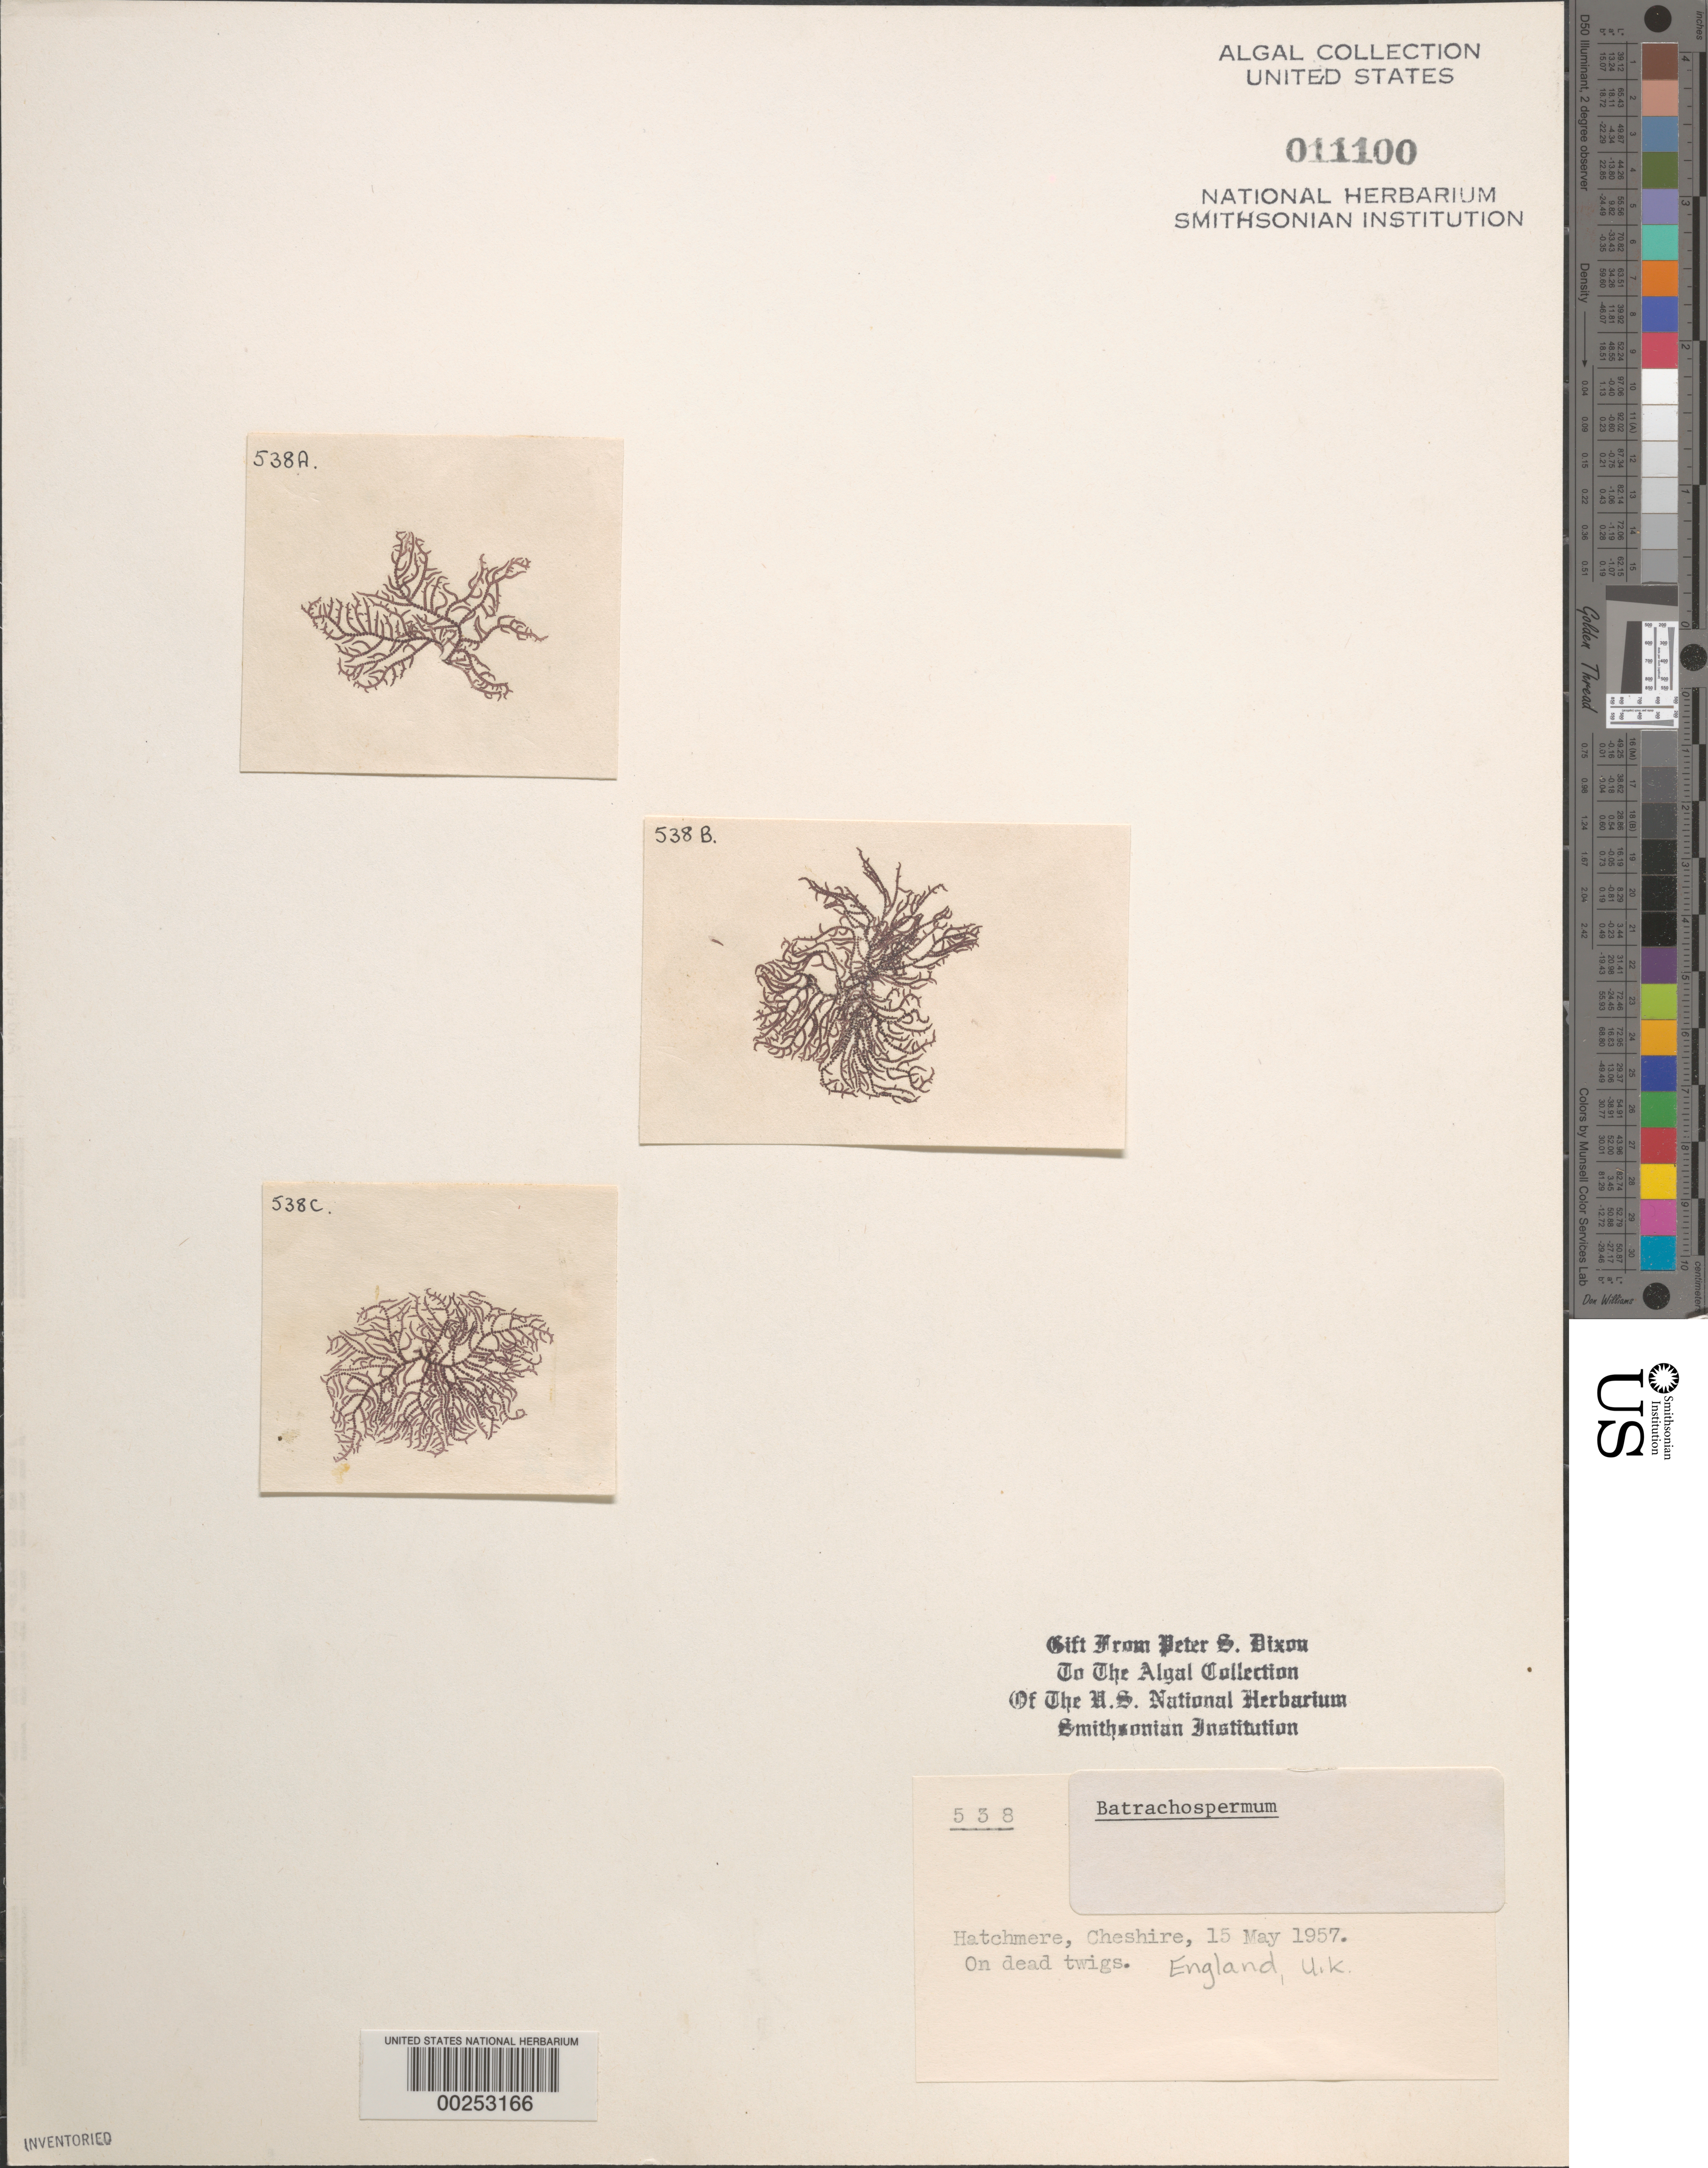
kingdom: Plantae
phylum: Rhodophyta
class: Florideophyceae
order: Batrachospermales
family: Batrachospermaceae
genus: Batrachospermum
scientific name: Batrachospermum sp.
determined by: Dixon, P. S.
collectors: P. S. Dixon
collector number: PSD 538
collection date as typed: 15 May 1957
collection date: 1957-05-15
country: United Kingdom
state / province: England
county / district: Cheshire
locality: Hatchmere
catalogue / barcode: US 11100